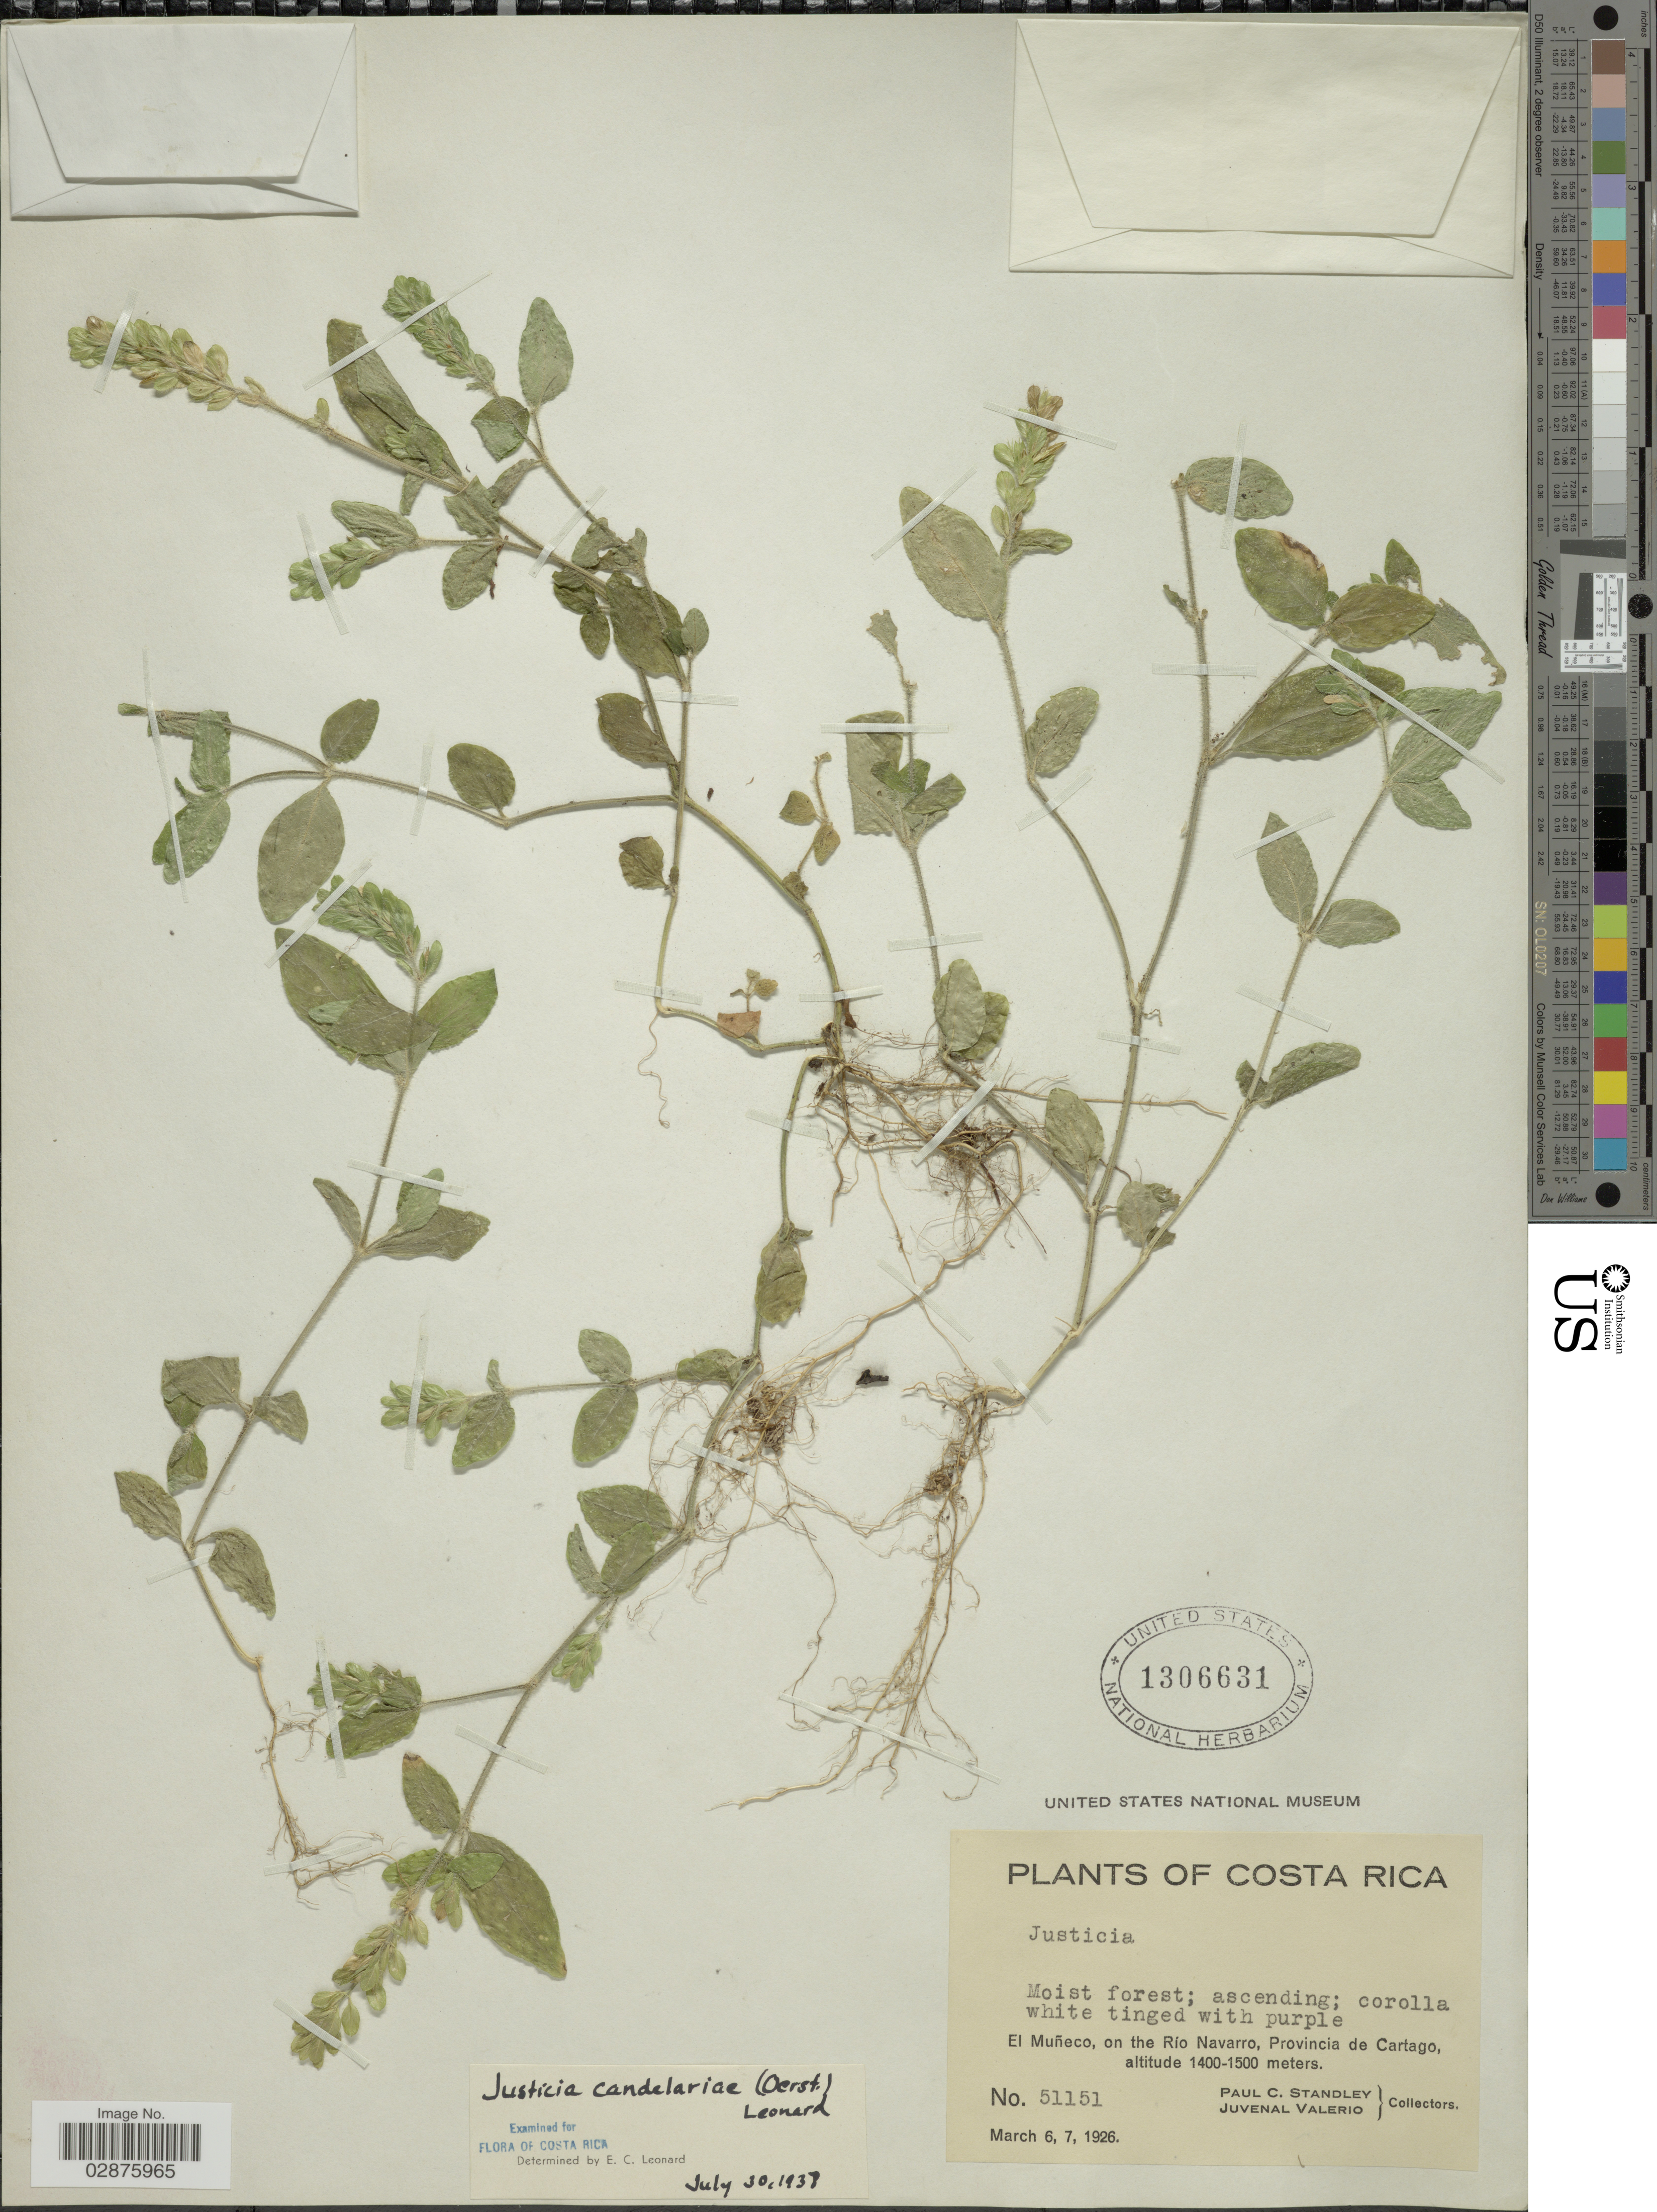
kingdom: Plantae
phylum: Tracheophyta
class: Magnoliopsida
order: Lamiales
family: Acanthaceae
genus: Justicia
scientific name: Justicia candelariae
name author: (Oerst.) Leonard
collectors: P. C. Standley & J. Valerio R.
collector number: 51151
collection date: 1926-03-06/1926-03-07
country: Costa Rica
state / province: Cartago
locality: El Muñeco, on the Río Navarro, Provincia de Cartago.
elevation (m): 1400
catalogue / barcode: US 1306631